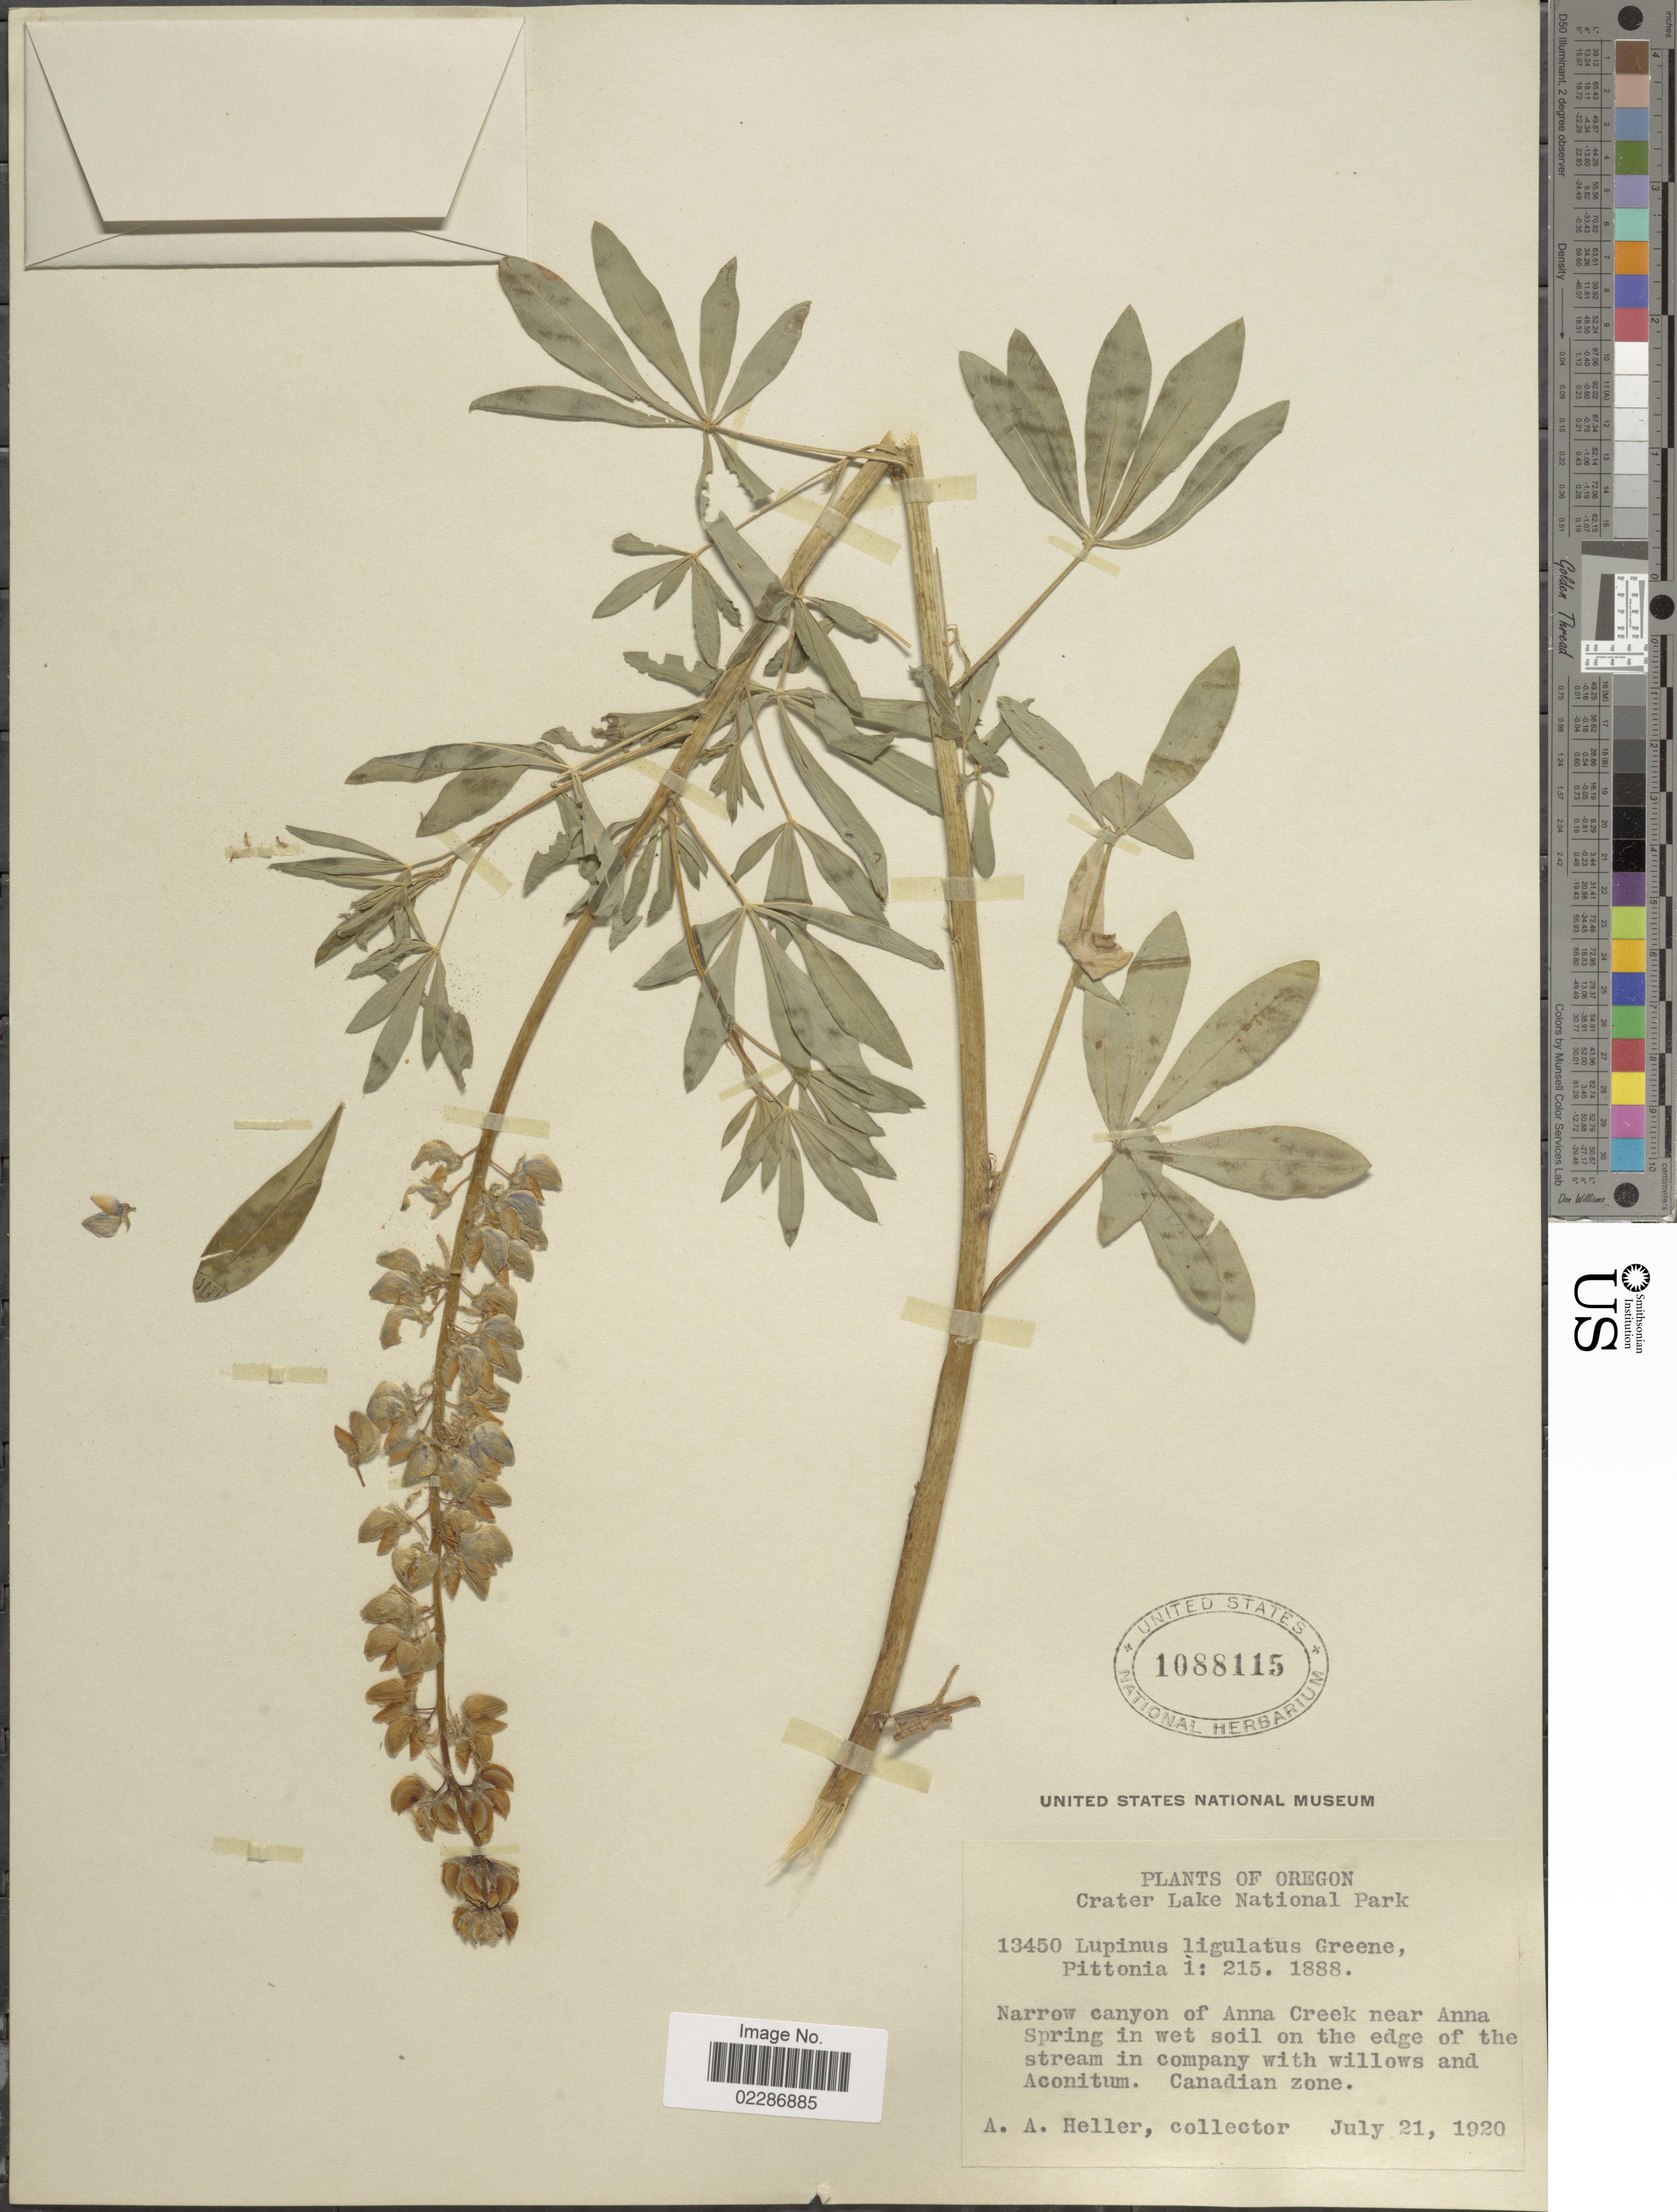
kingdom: Plantae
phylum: Tracheophyta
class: Magnoliopsida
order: Fabales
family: Fabaceae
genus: Lupinus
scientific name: Lupinus latifolius subsp. latifolius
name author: Lindl. ex J. Agardh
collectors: A. A. Heller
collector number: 13450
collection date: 1920-07-21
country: United States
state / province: Oregon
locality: Crater Lake National Park, Narrow canyon of Anna Creek near Anna Spring in wet soil on the edge of the stream in compant with willows and Aconitum, Canadian Zone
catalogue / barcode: US 1088115